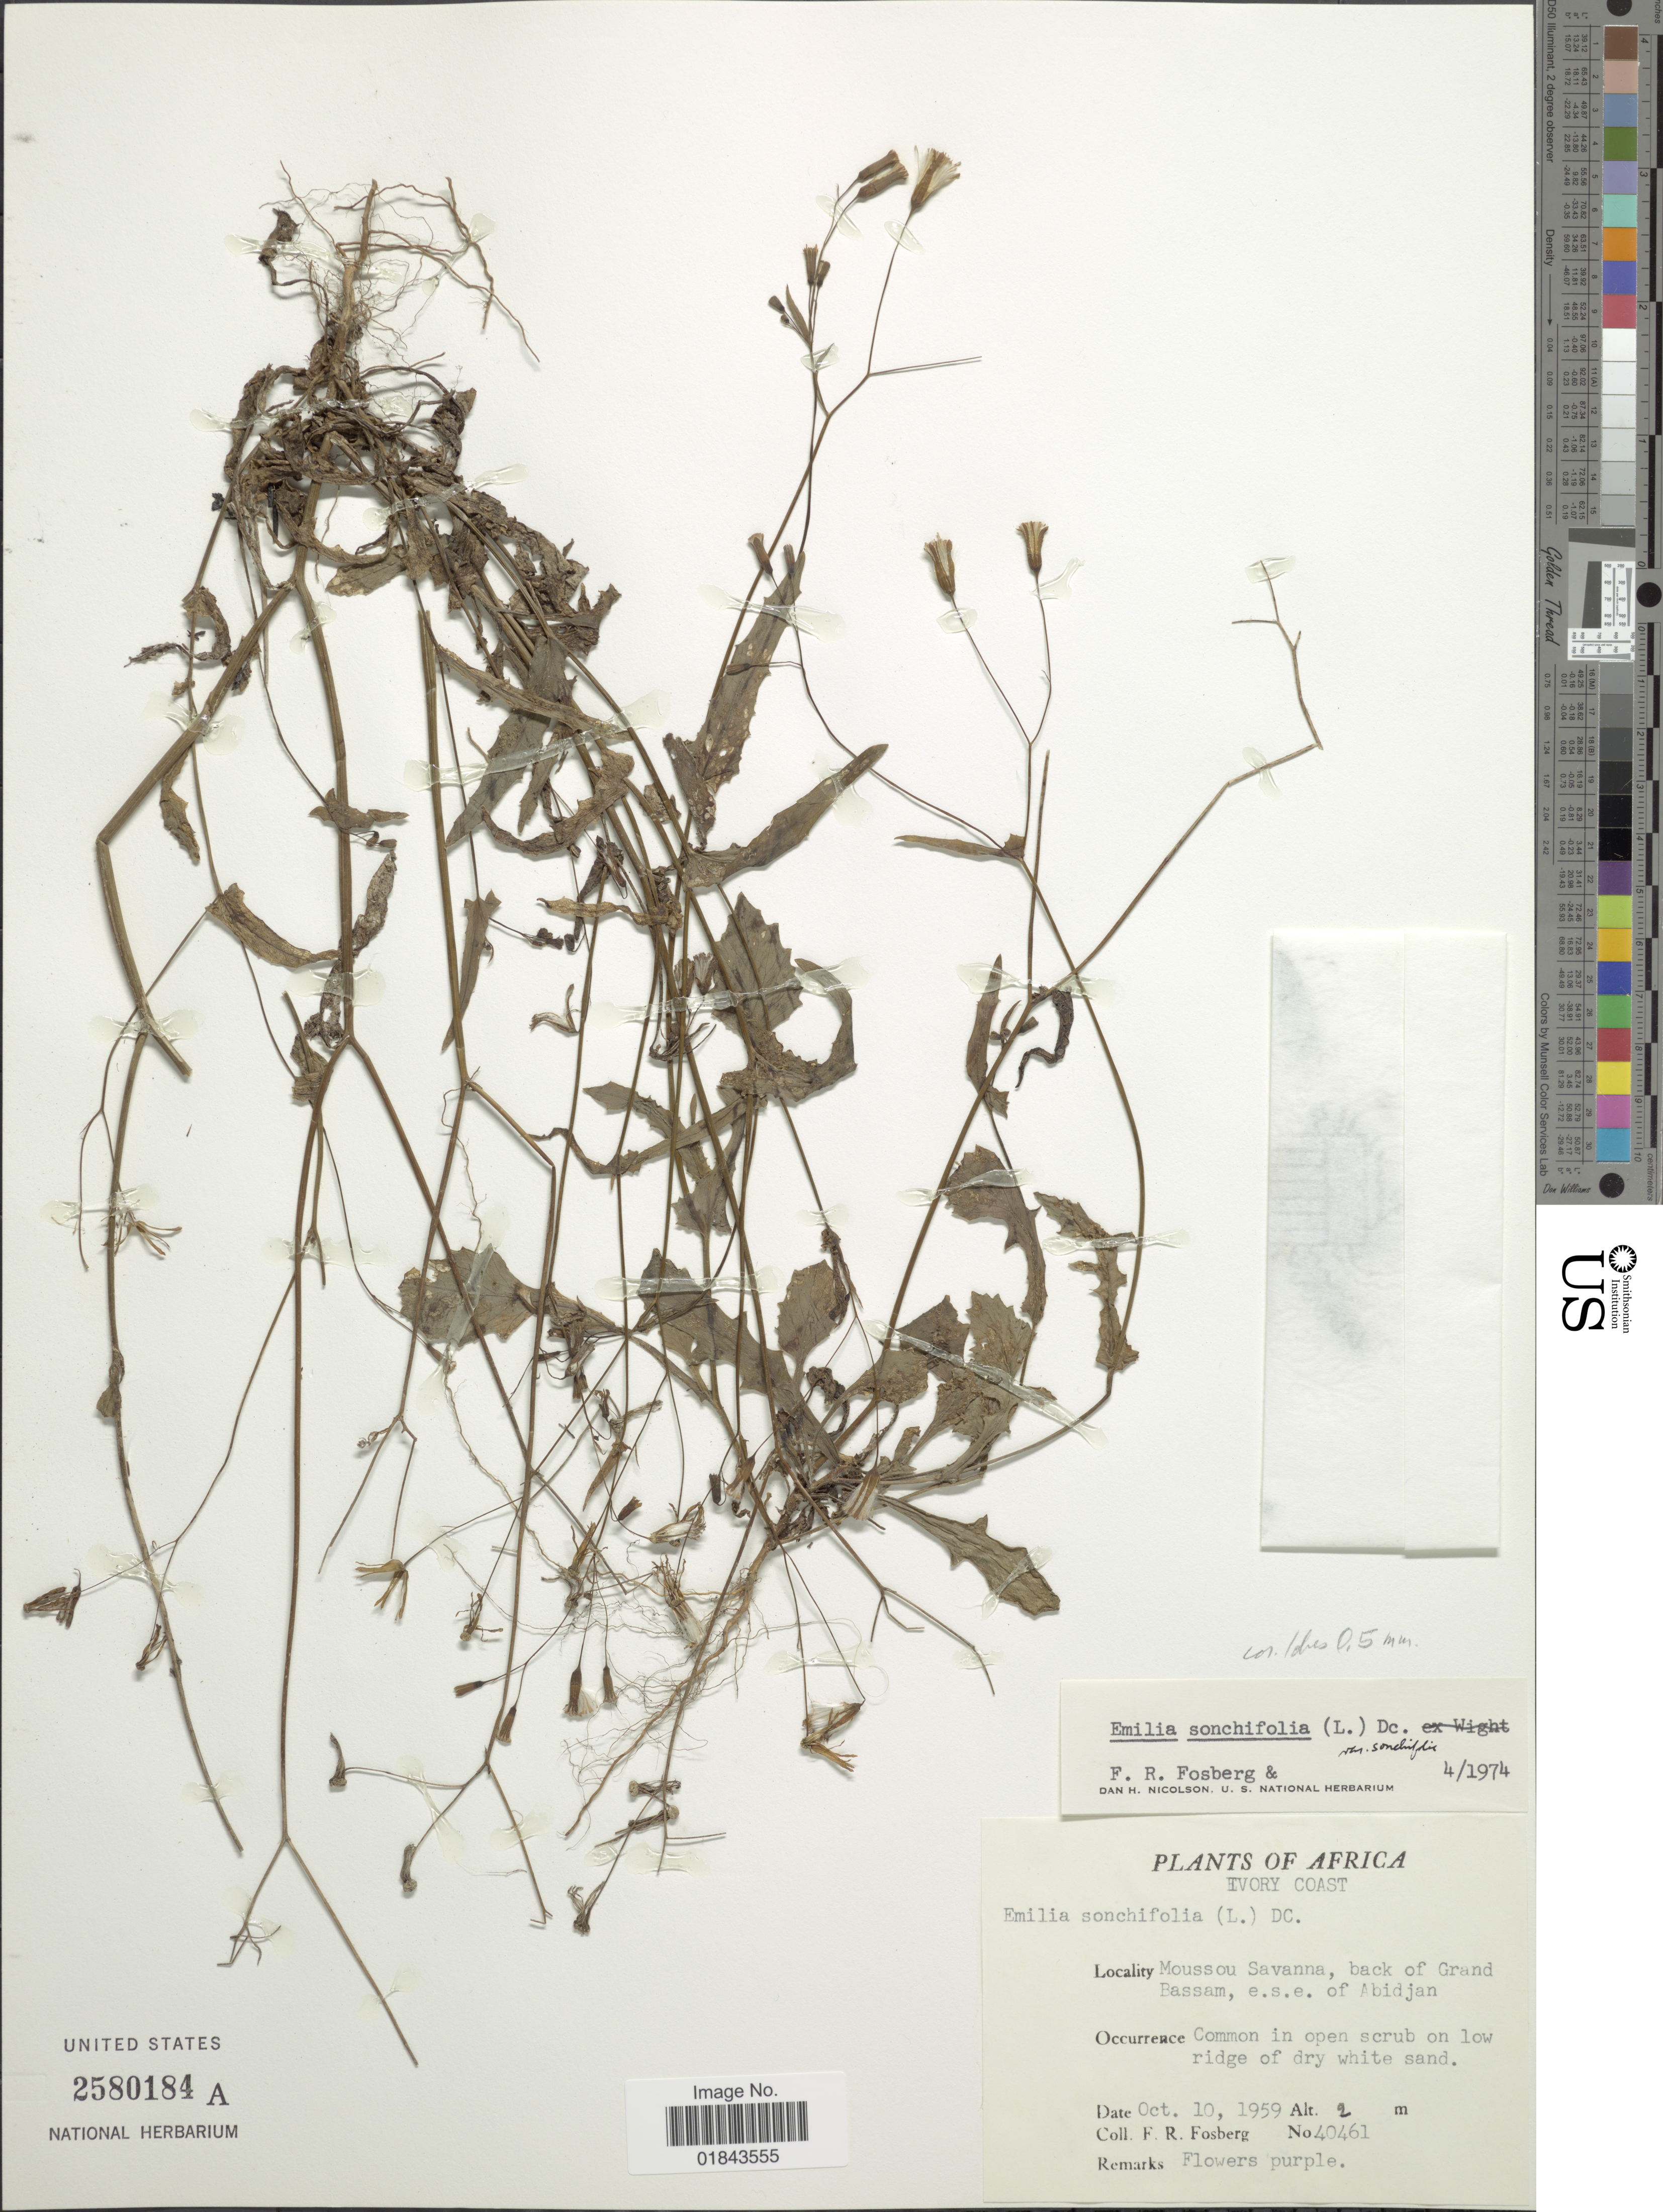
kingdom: Plantae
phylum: Tracheophyta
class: Magnoliopsida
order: Asterales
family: Asteraceae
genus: Emilia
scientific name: Emilia sonchifolia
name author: (L.) DC.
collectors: F. R. Fosberg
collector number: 40461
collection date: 1959-10-10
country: Ivory Coast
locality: Ivory Coast, Moussou Savanna, back of Grand Bassam, e.s.e. of Abidjan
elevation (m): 2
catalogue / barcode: US 2580184A